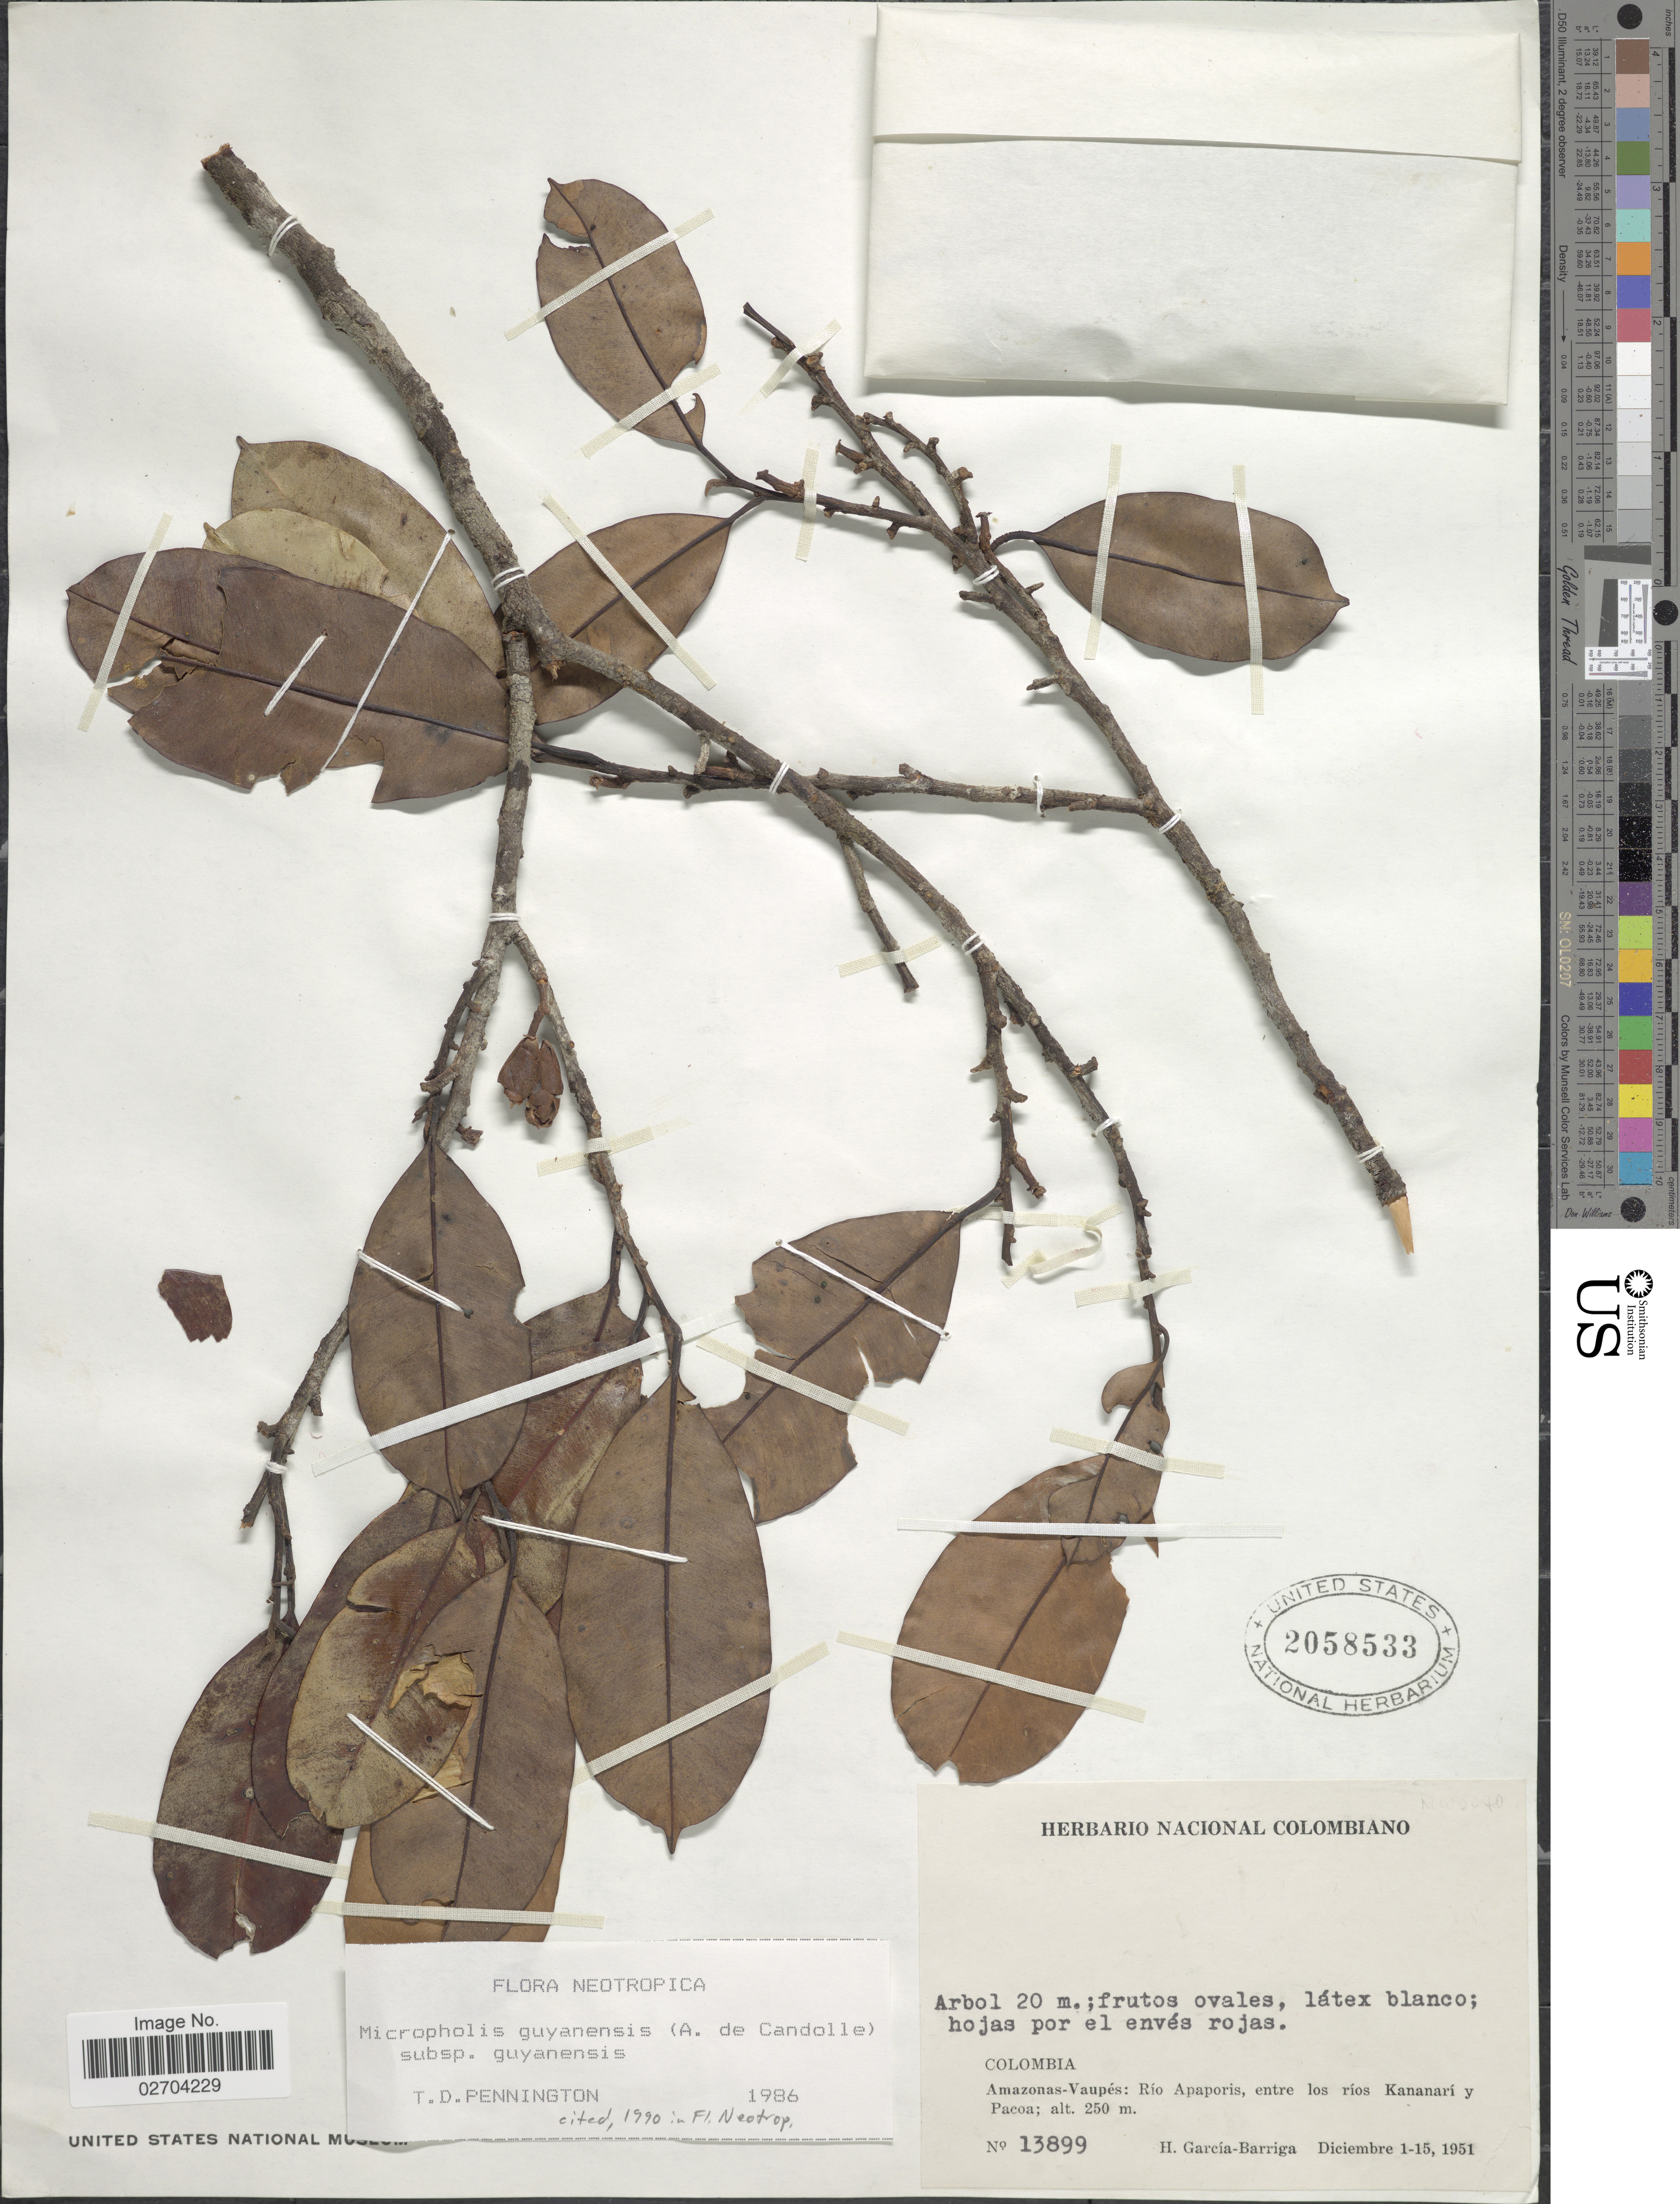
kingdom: Plantae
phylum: Tracheophyta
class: Magnoliopsida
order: Ericales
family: Sapotaceae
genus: Micropholis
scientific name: Micropholis guyanensis subsp. guyanensis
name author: (A. DC.) Pierre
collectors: H. García Barriga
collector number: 13899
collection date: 1951-12-01/1951-12-15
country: Colombia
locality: Amazonas-Vaupés: Río Apaporis, entre los ríos Kananarí y Pacoa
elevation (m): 250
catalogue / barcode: US 2058533